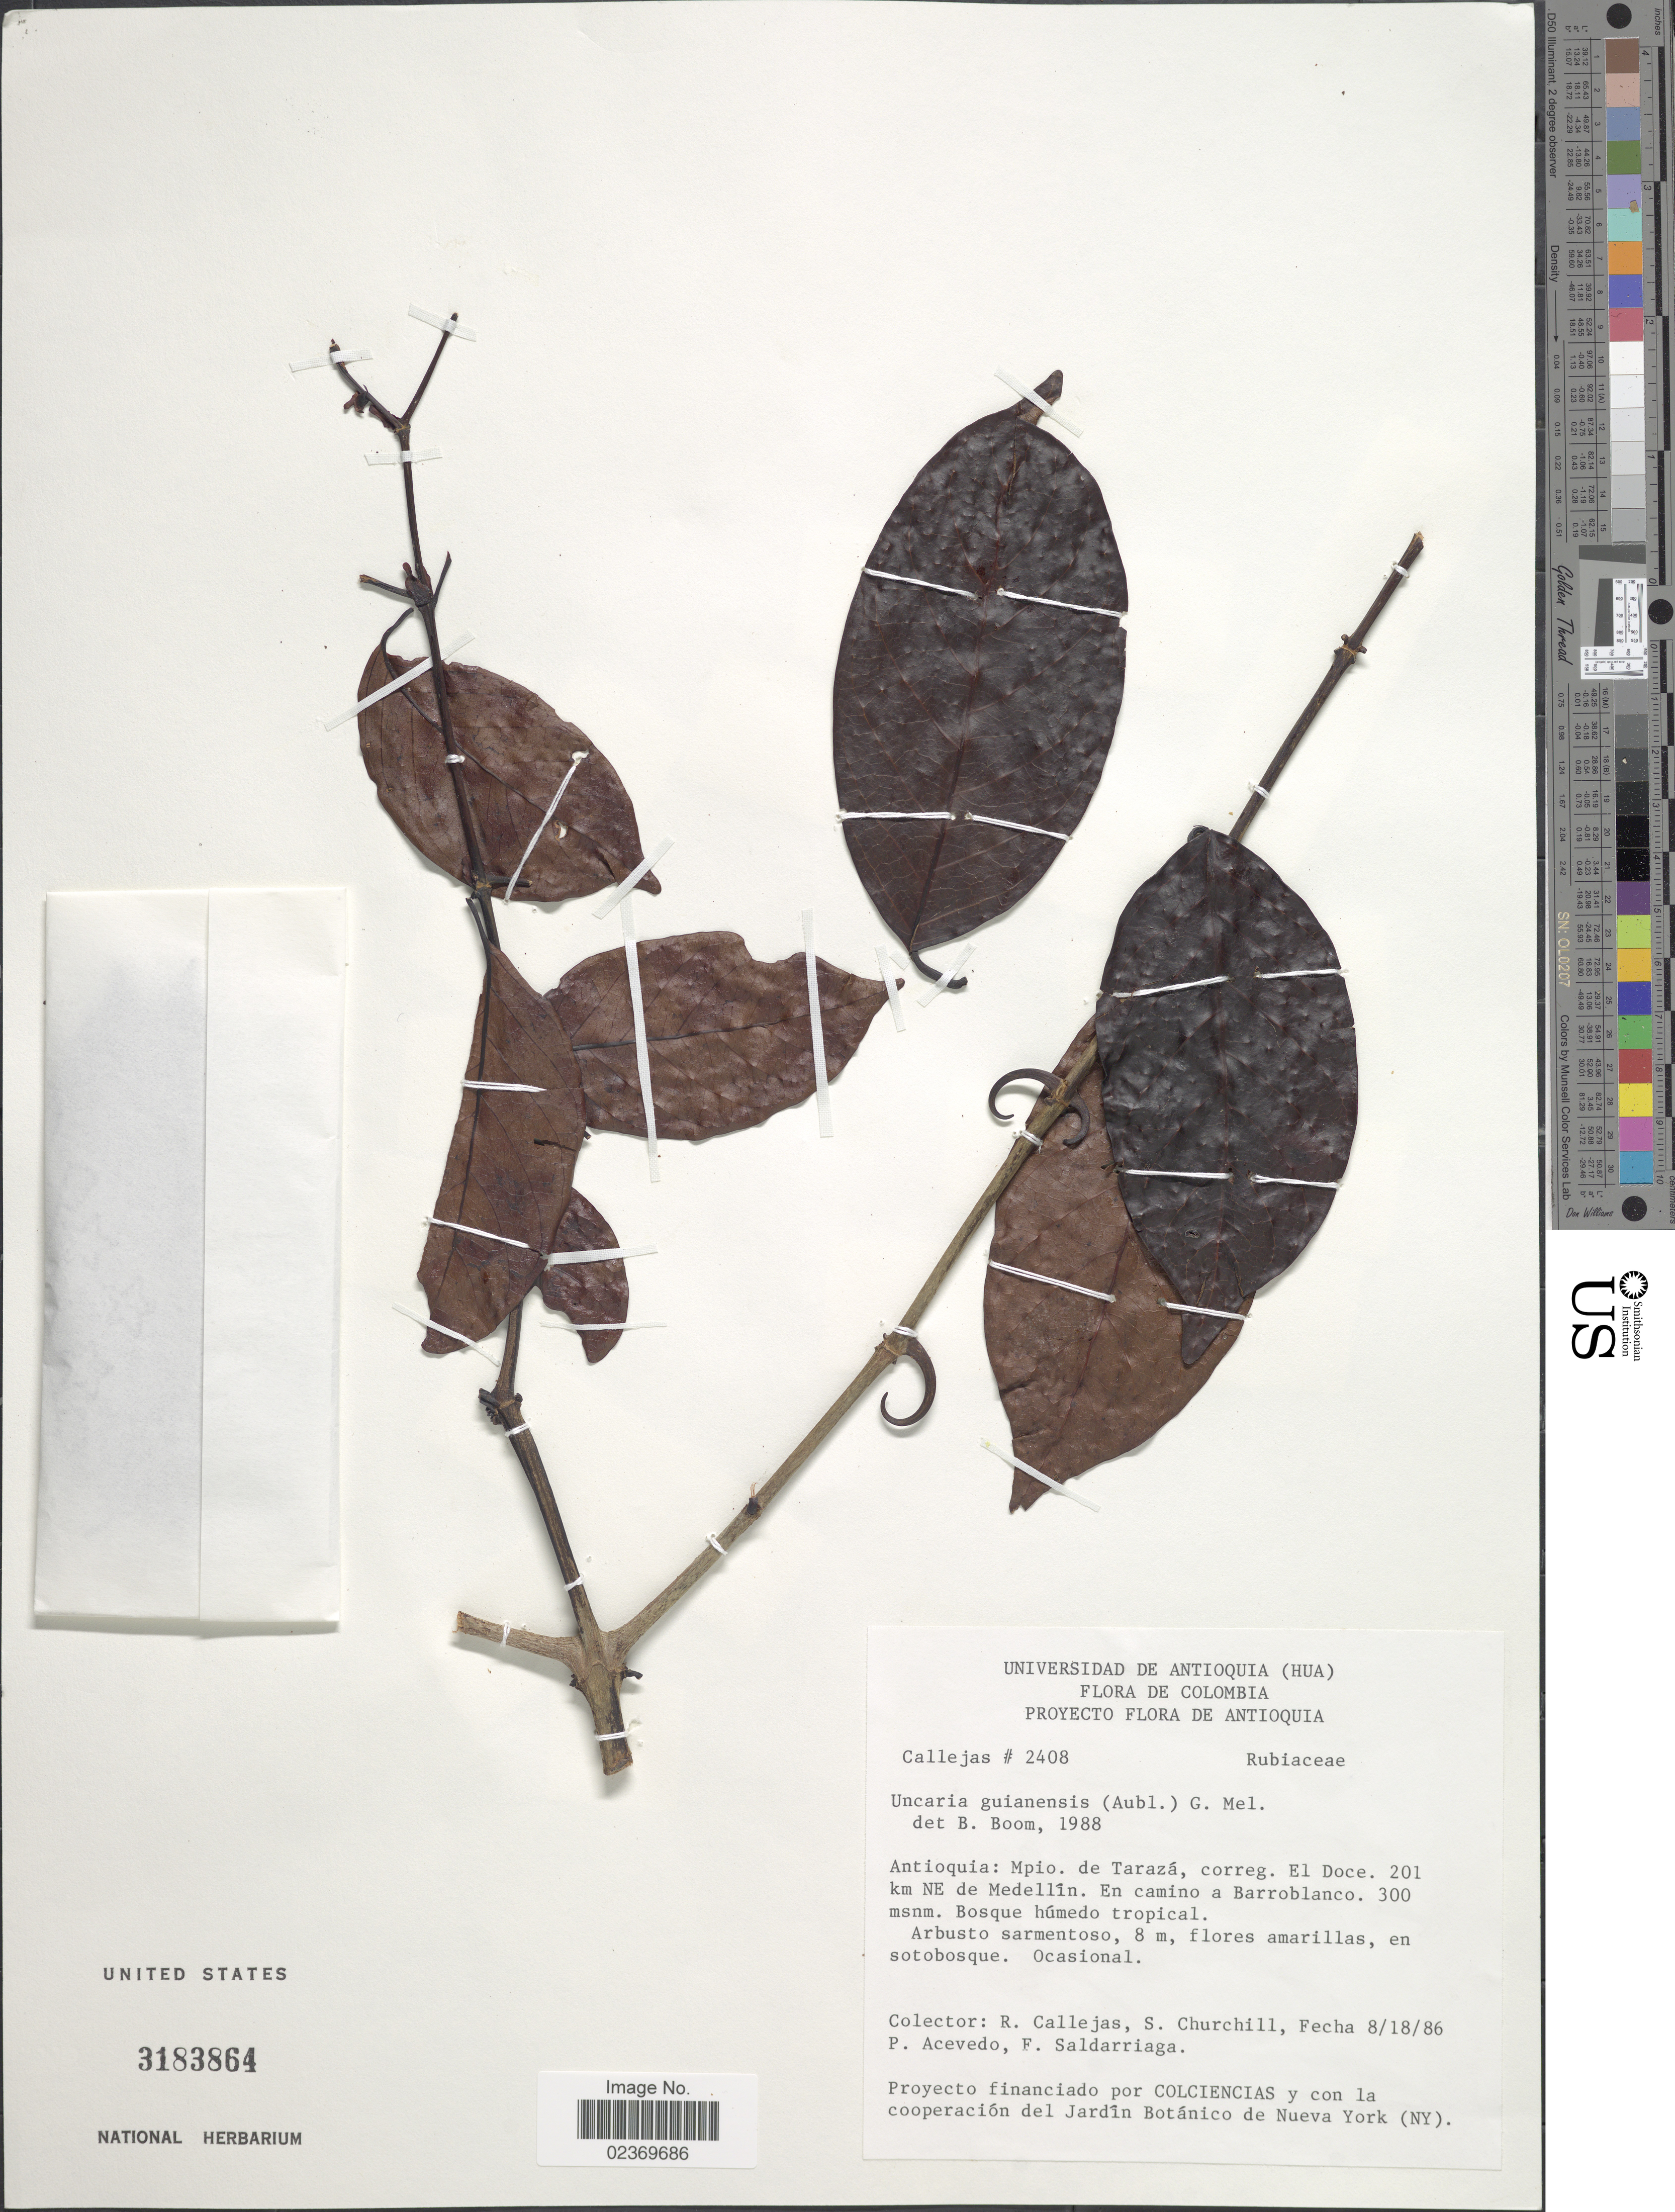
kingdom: Plantae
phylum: Tracheophyta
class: Magnoliopsida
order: Gentianales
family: Rubiaceae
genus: Uncaria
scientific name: Uncaria guianensis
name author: (Aubl.) J.F. Gmel.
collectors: R. Callejas, S. Churchill, P. Acevedo-Rodr. & F. Saldarriaga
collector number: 2408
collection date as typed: Transcribed d/m/y: 18/8/86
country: Colombia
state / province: Antioquia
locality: Mpio. de Taraza, correg. El Doce. 201 km NE de Medellin. En camino a Barroblanco. Bosque humedo tropical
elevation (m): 300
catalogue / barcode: US 3183864